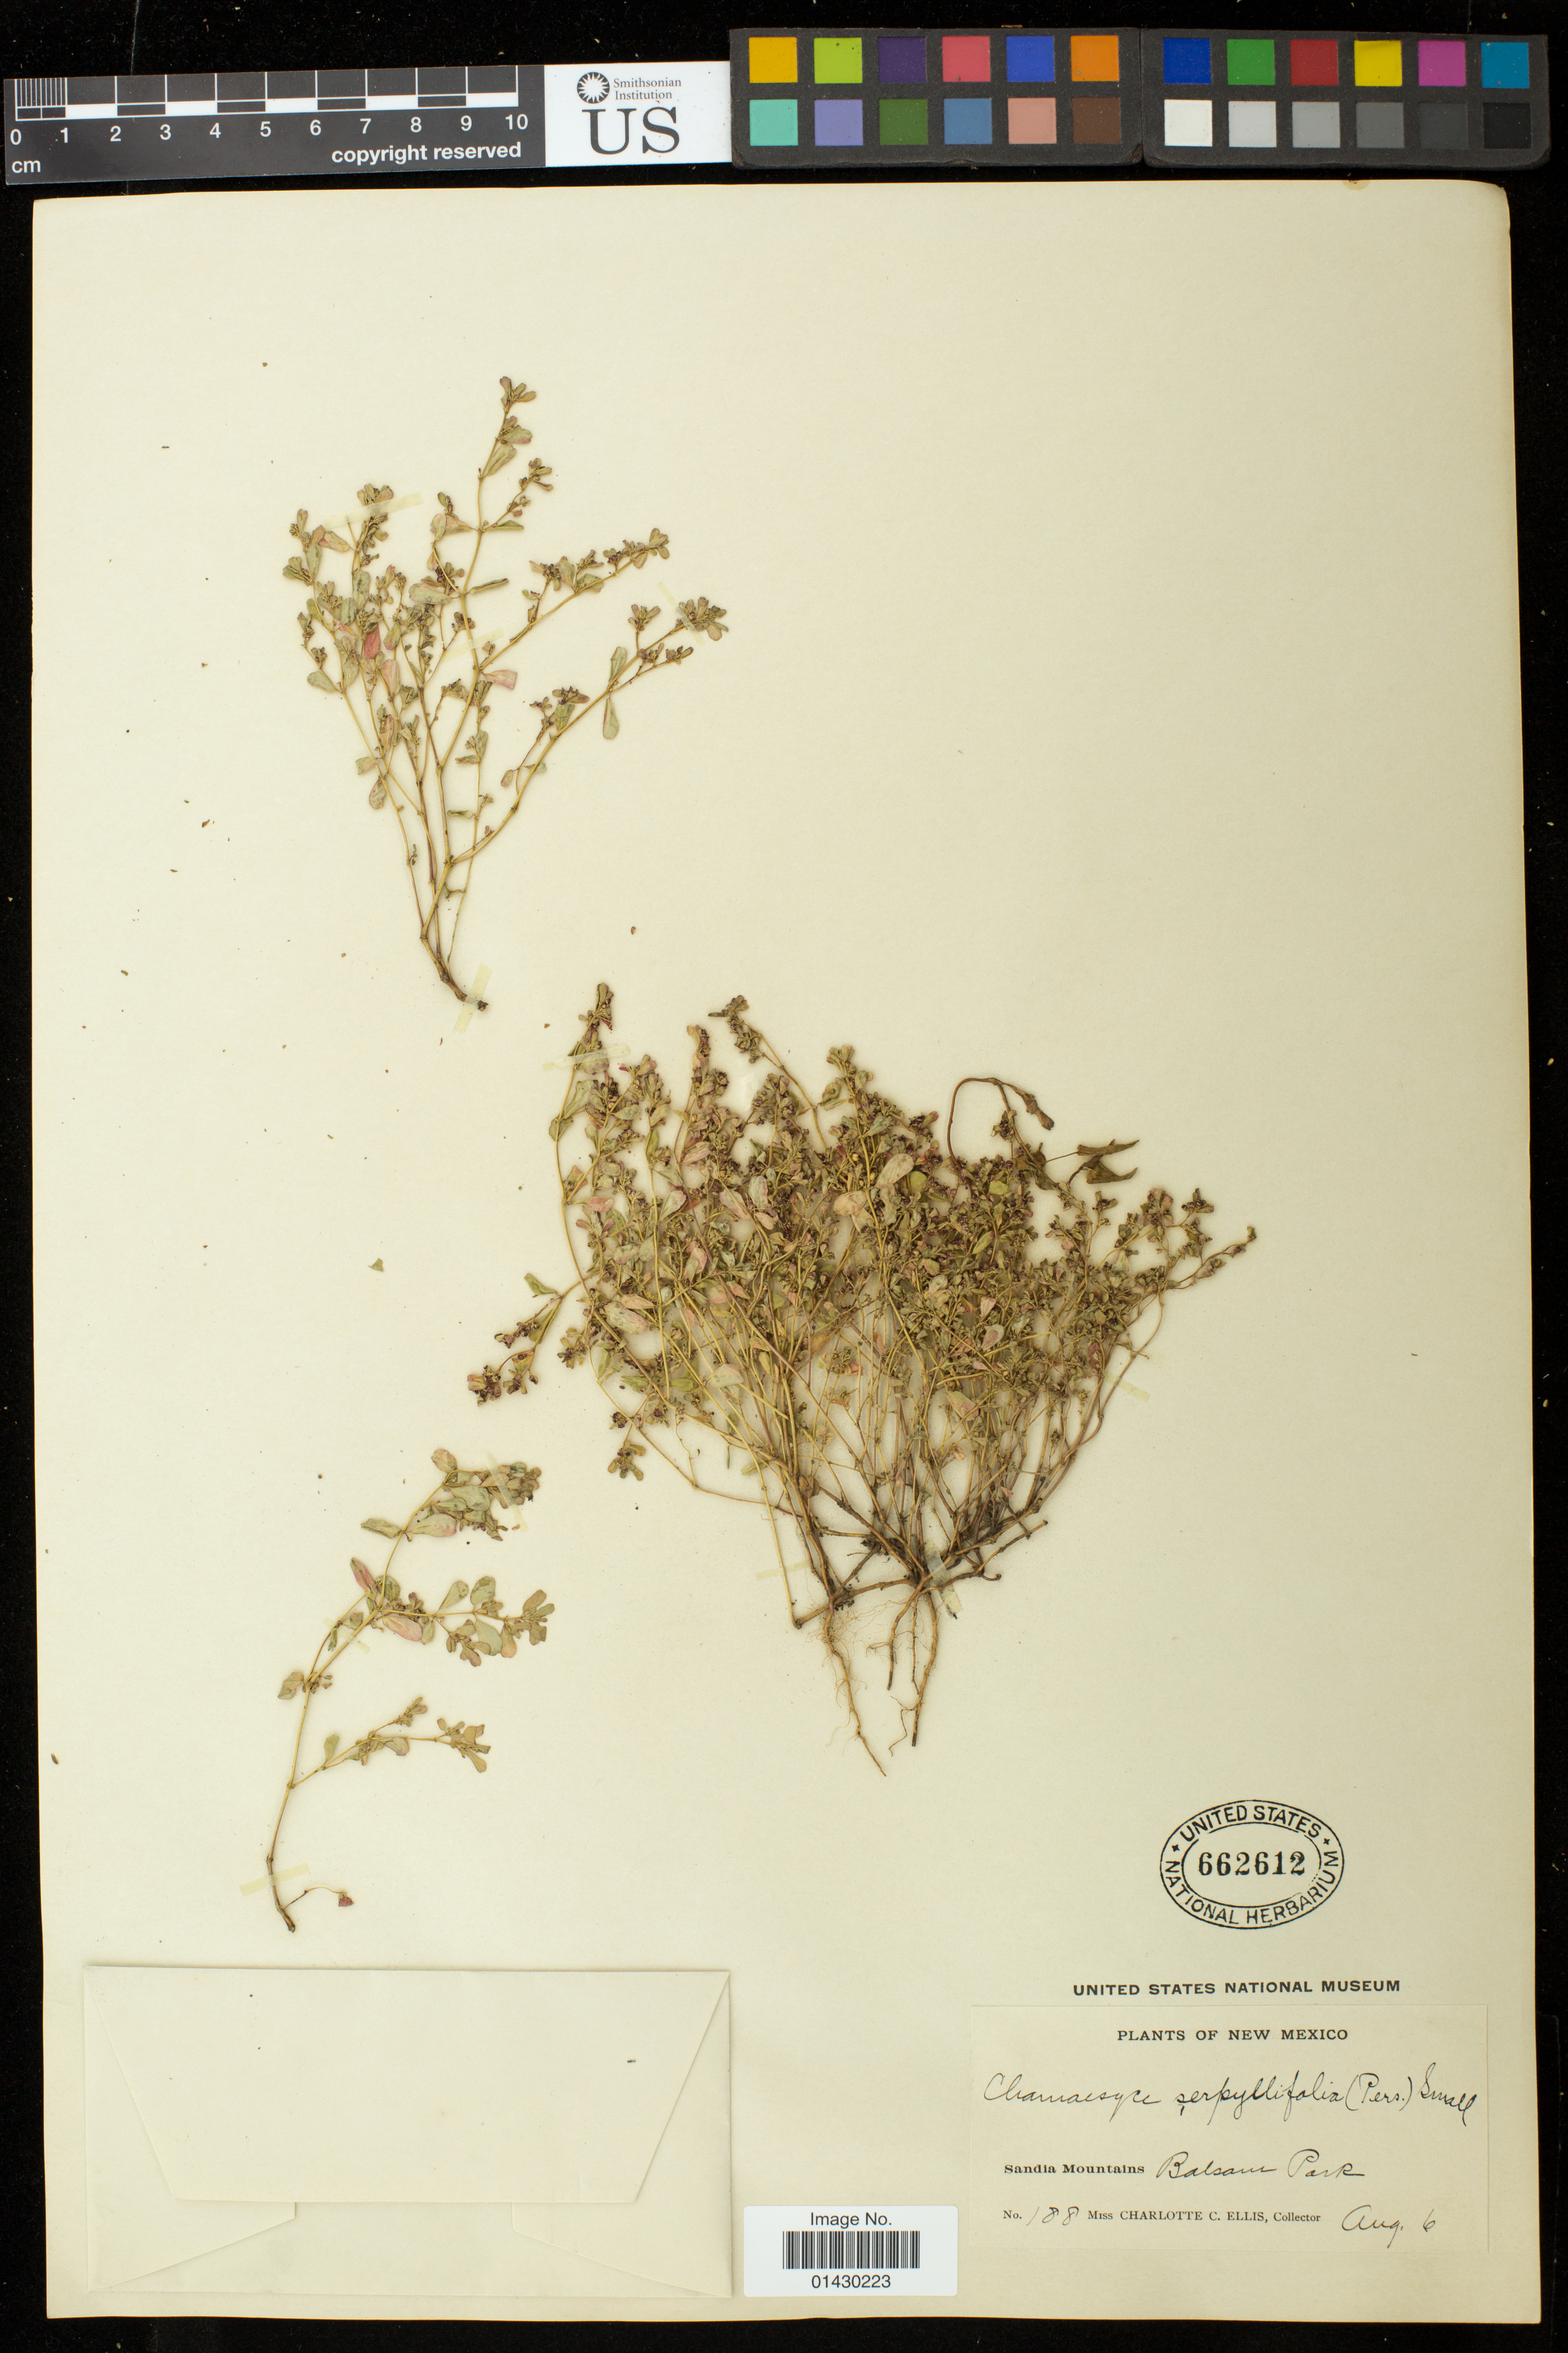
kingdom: Plantae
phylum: Tracheophyta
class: Magnoliopsida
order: Malpighiales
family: Euphorbiaceae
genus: Euphorbia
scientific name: Euphorbia serpillifolia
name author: Pers.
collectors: C. C. Ellis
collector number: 188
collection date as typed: Aug 6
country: United States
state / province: New Mexico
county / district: Bernalillo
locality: Sandia Mountains, Balsam Park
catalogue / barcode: US 662612